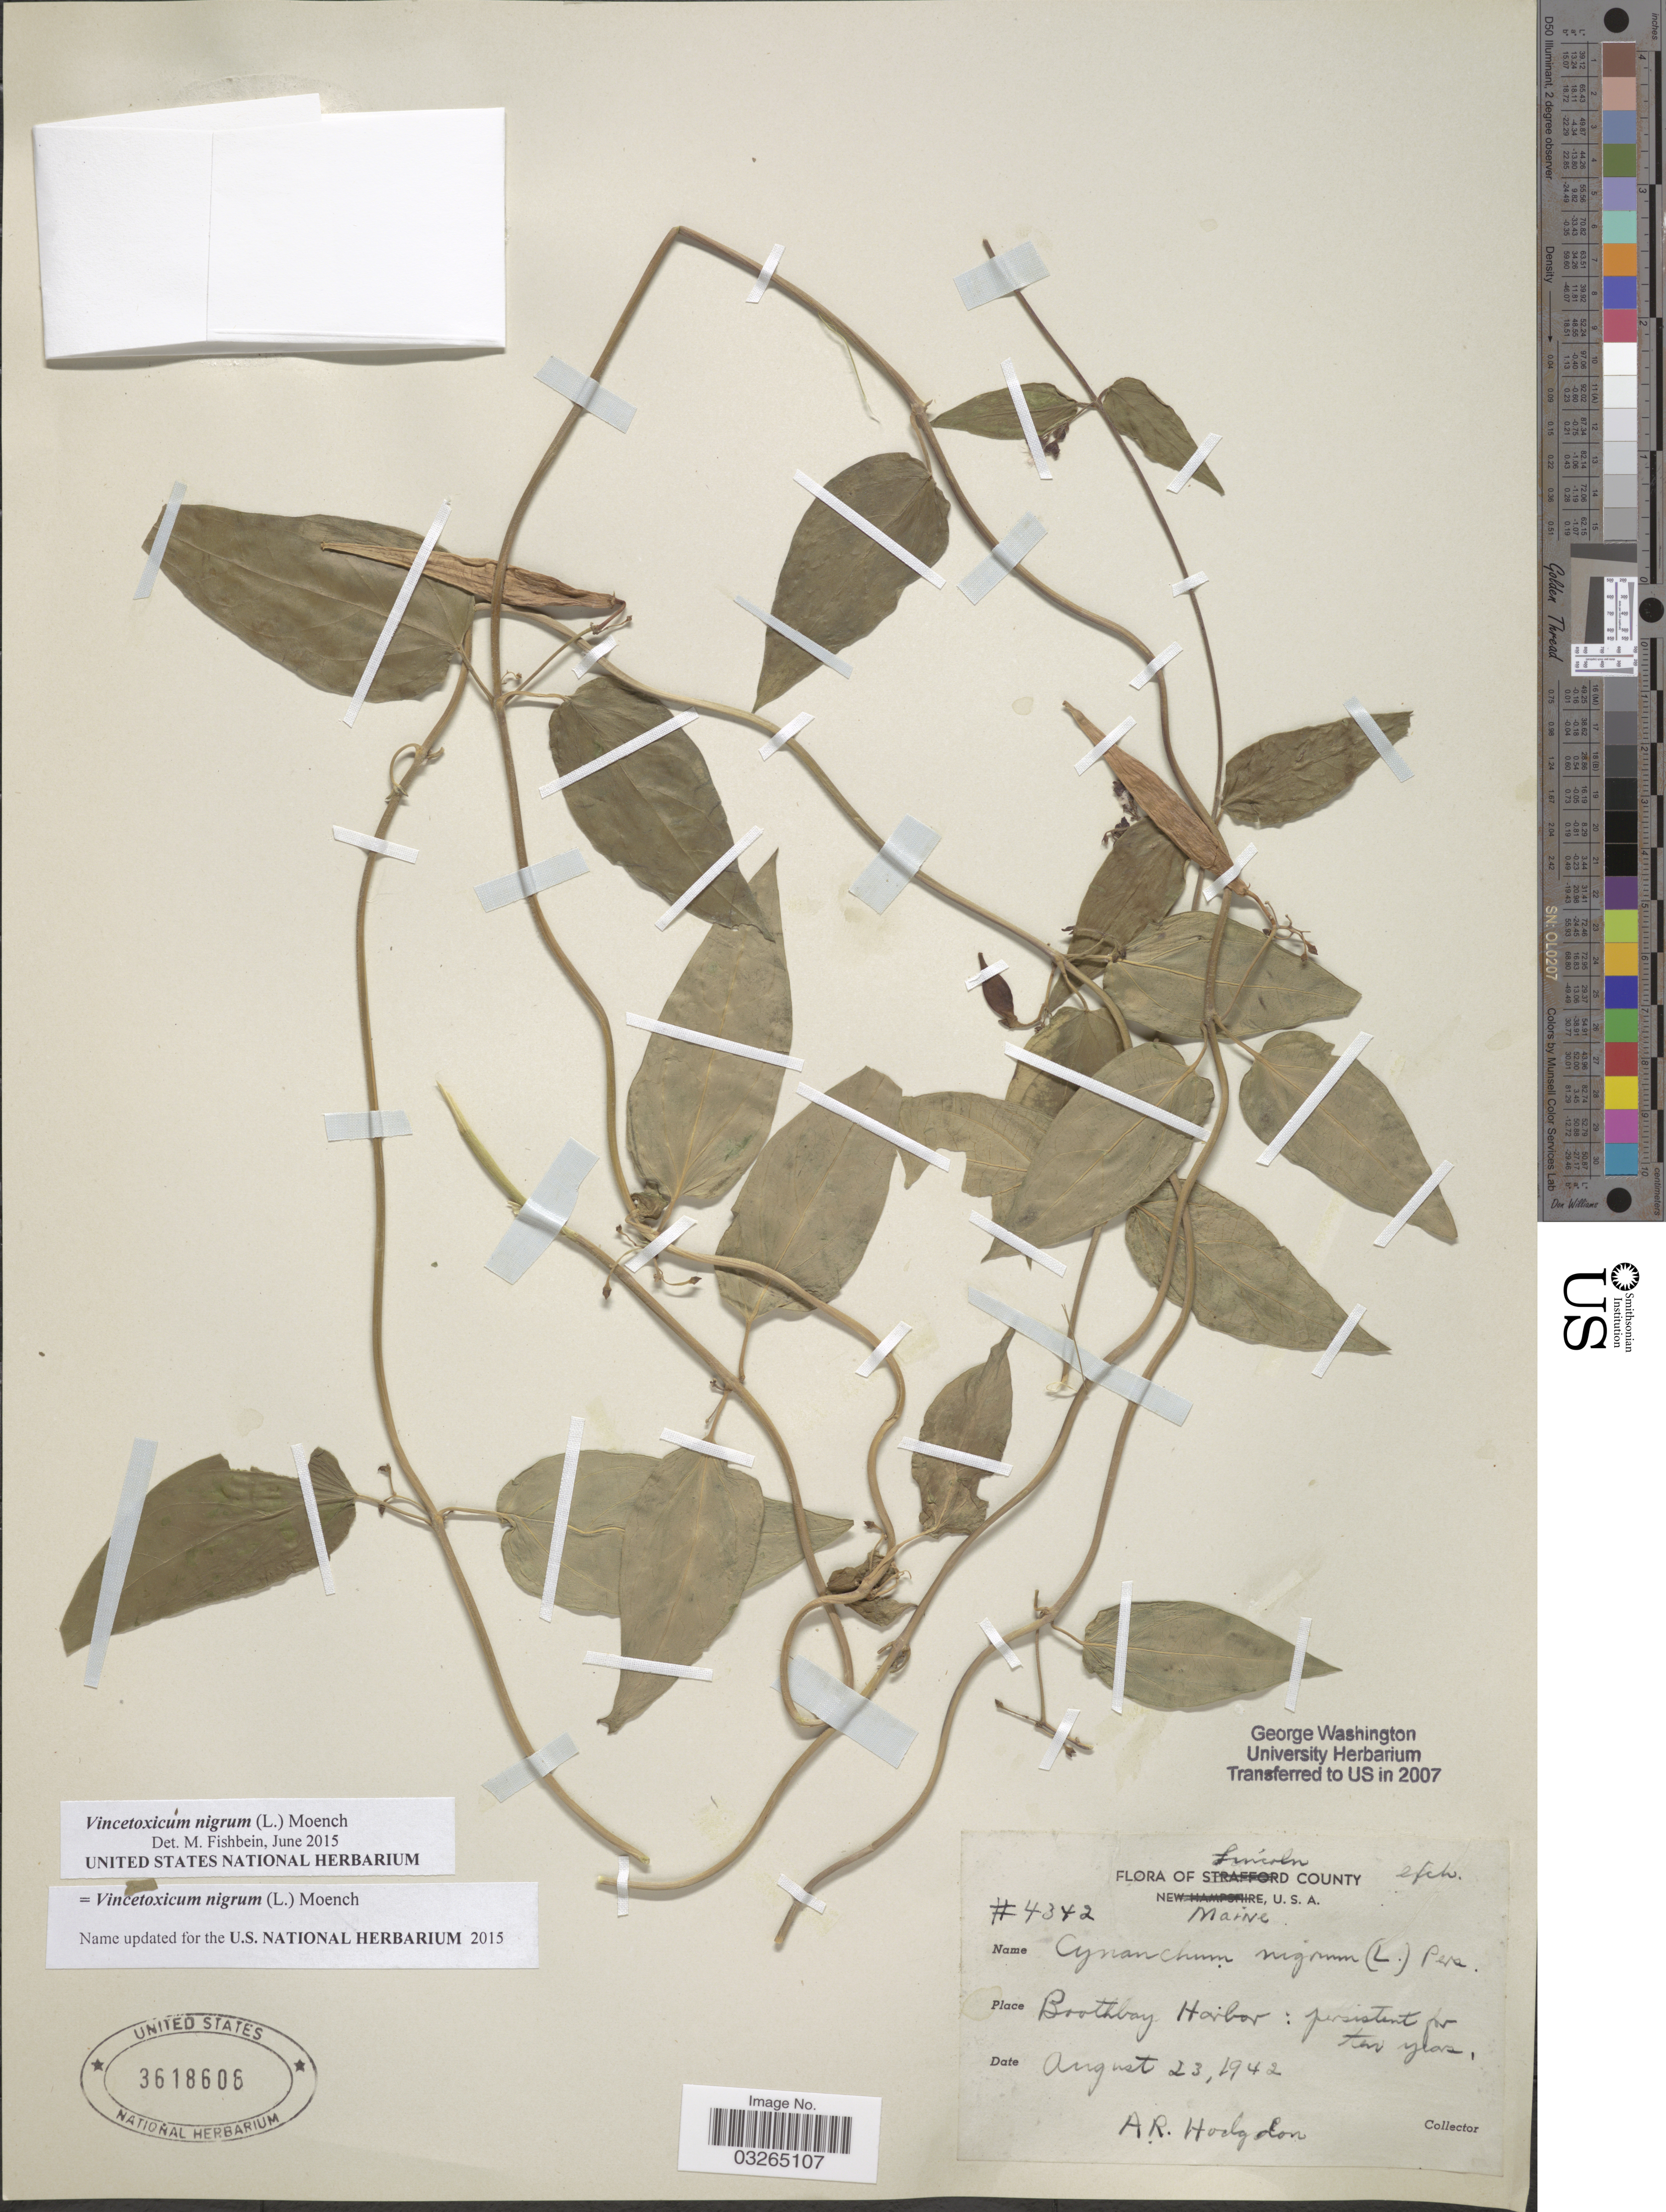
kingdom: Plantae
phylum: Tracheophyta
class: Magnoliopsida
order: Gentianales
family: Apocynaceae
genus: Vincetoxicum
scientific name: Vincetoxicum nigrum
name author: (L.) Moench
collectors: A. R. Hodgdon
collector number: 4342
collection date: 1942-08-23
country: United States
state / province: Maine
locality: Lincoln County, Boothbay Harbor.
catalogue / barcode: US 3618606